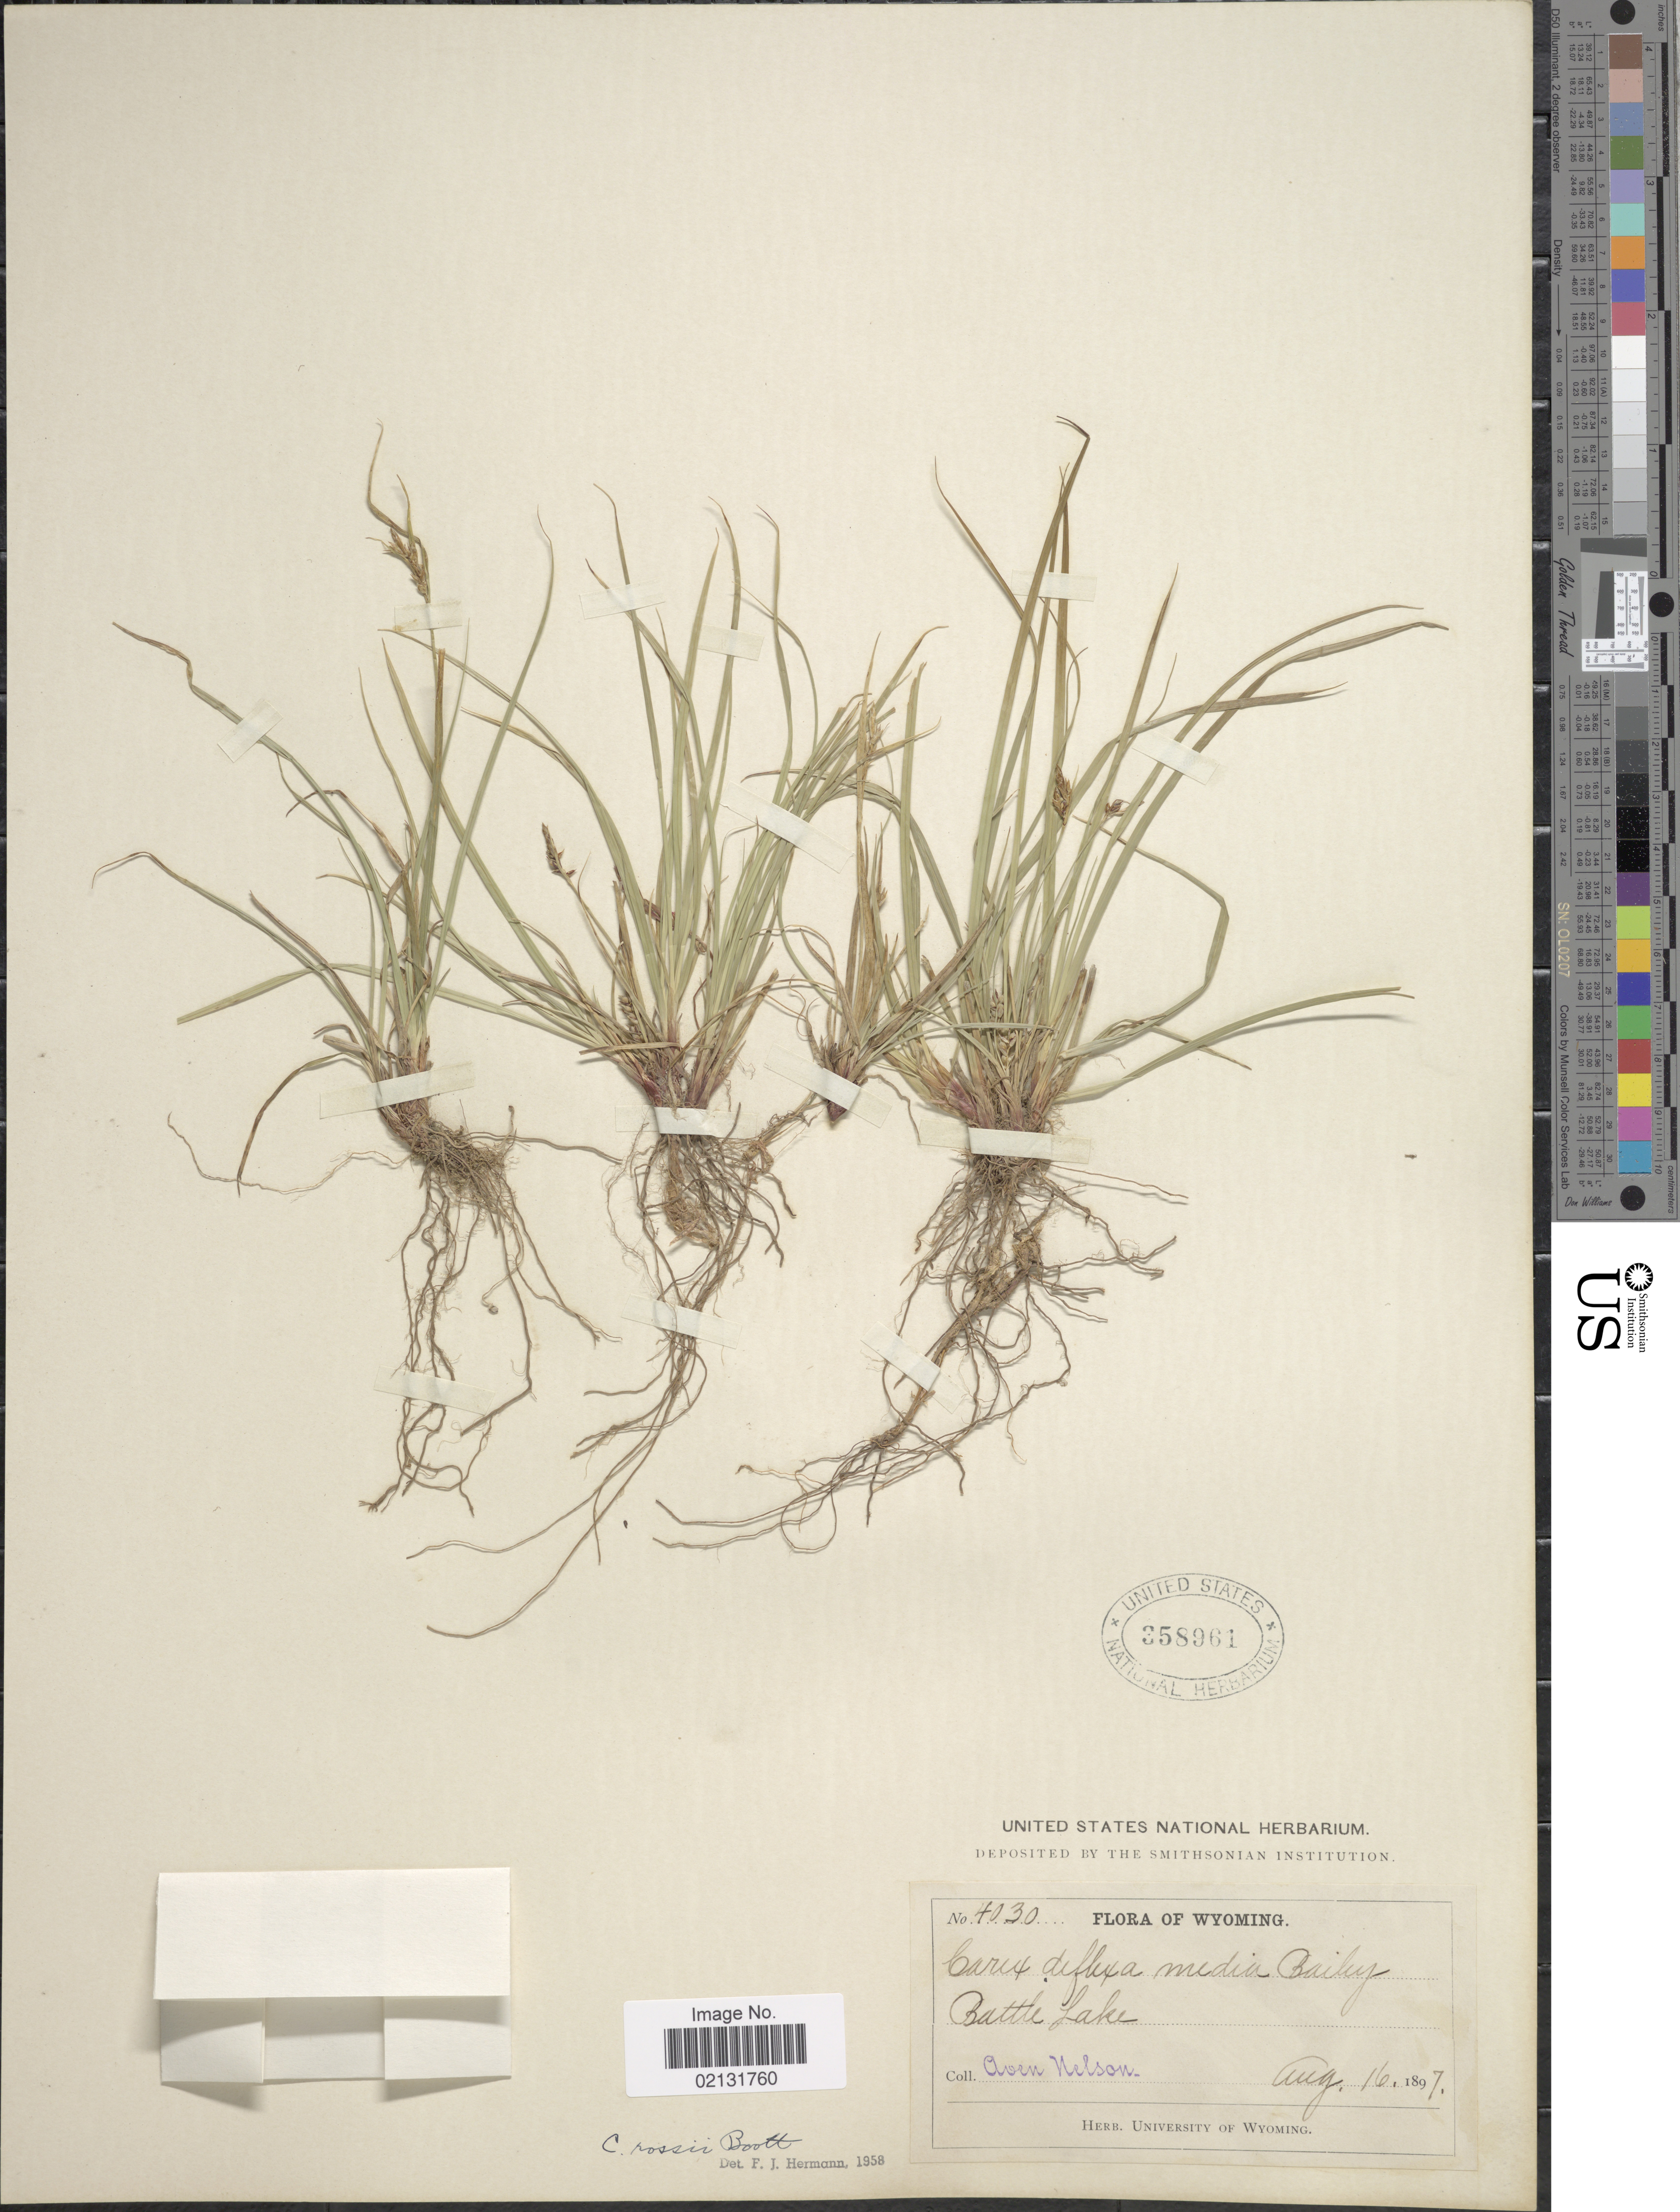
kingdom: Plantae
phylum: Tracheophyta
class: Liliopsida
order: Poales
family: Cyperaceae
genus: Carex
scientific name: Carex rossii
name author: Boott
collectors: A. Nelson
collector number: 4030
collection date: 1897-08-16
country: United States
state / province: Wyoming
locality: Battle Lake.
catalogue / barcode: US 358961